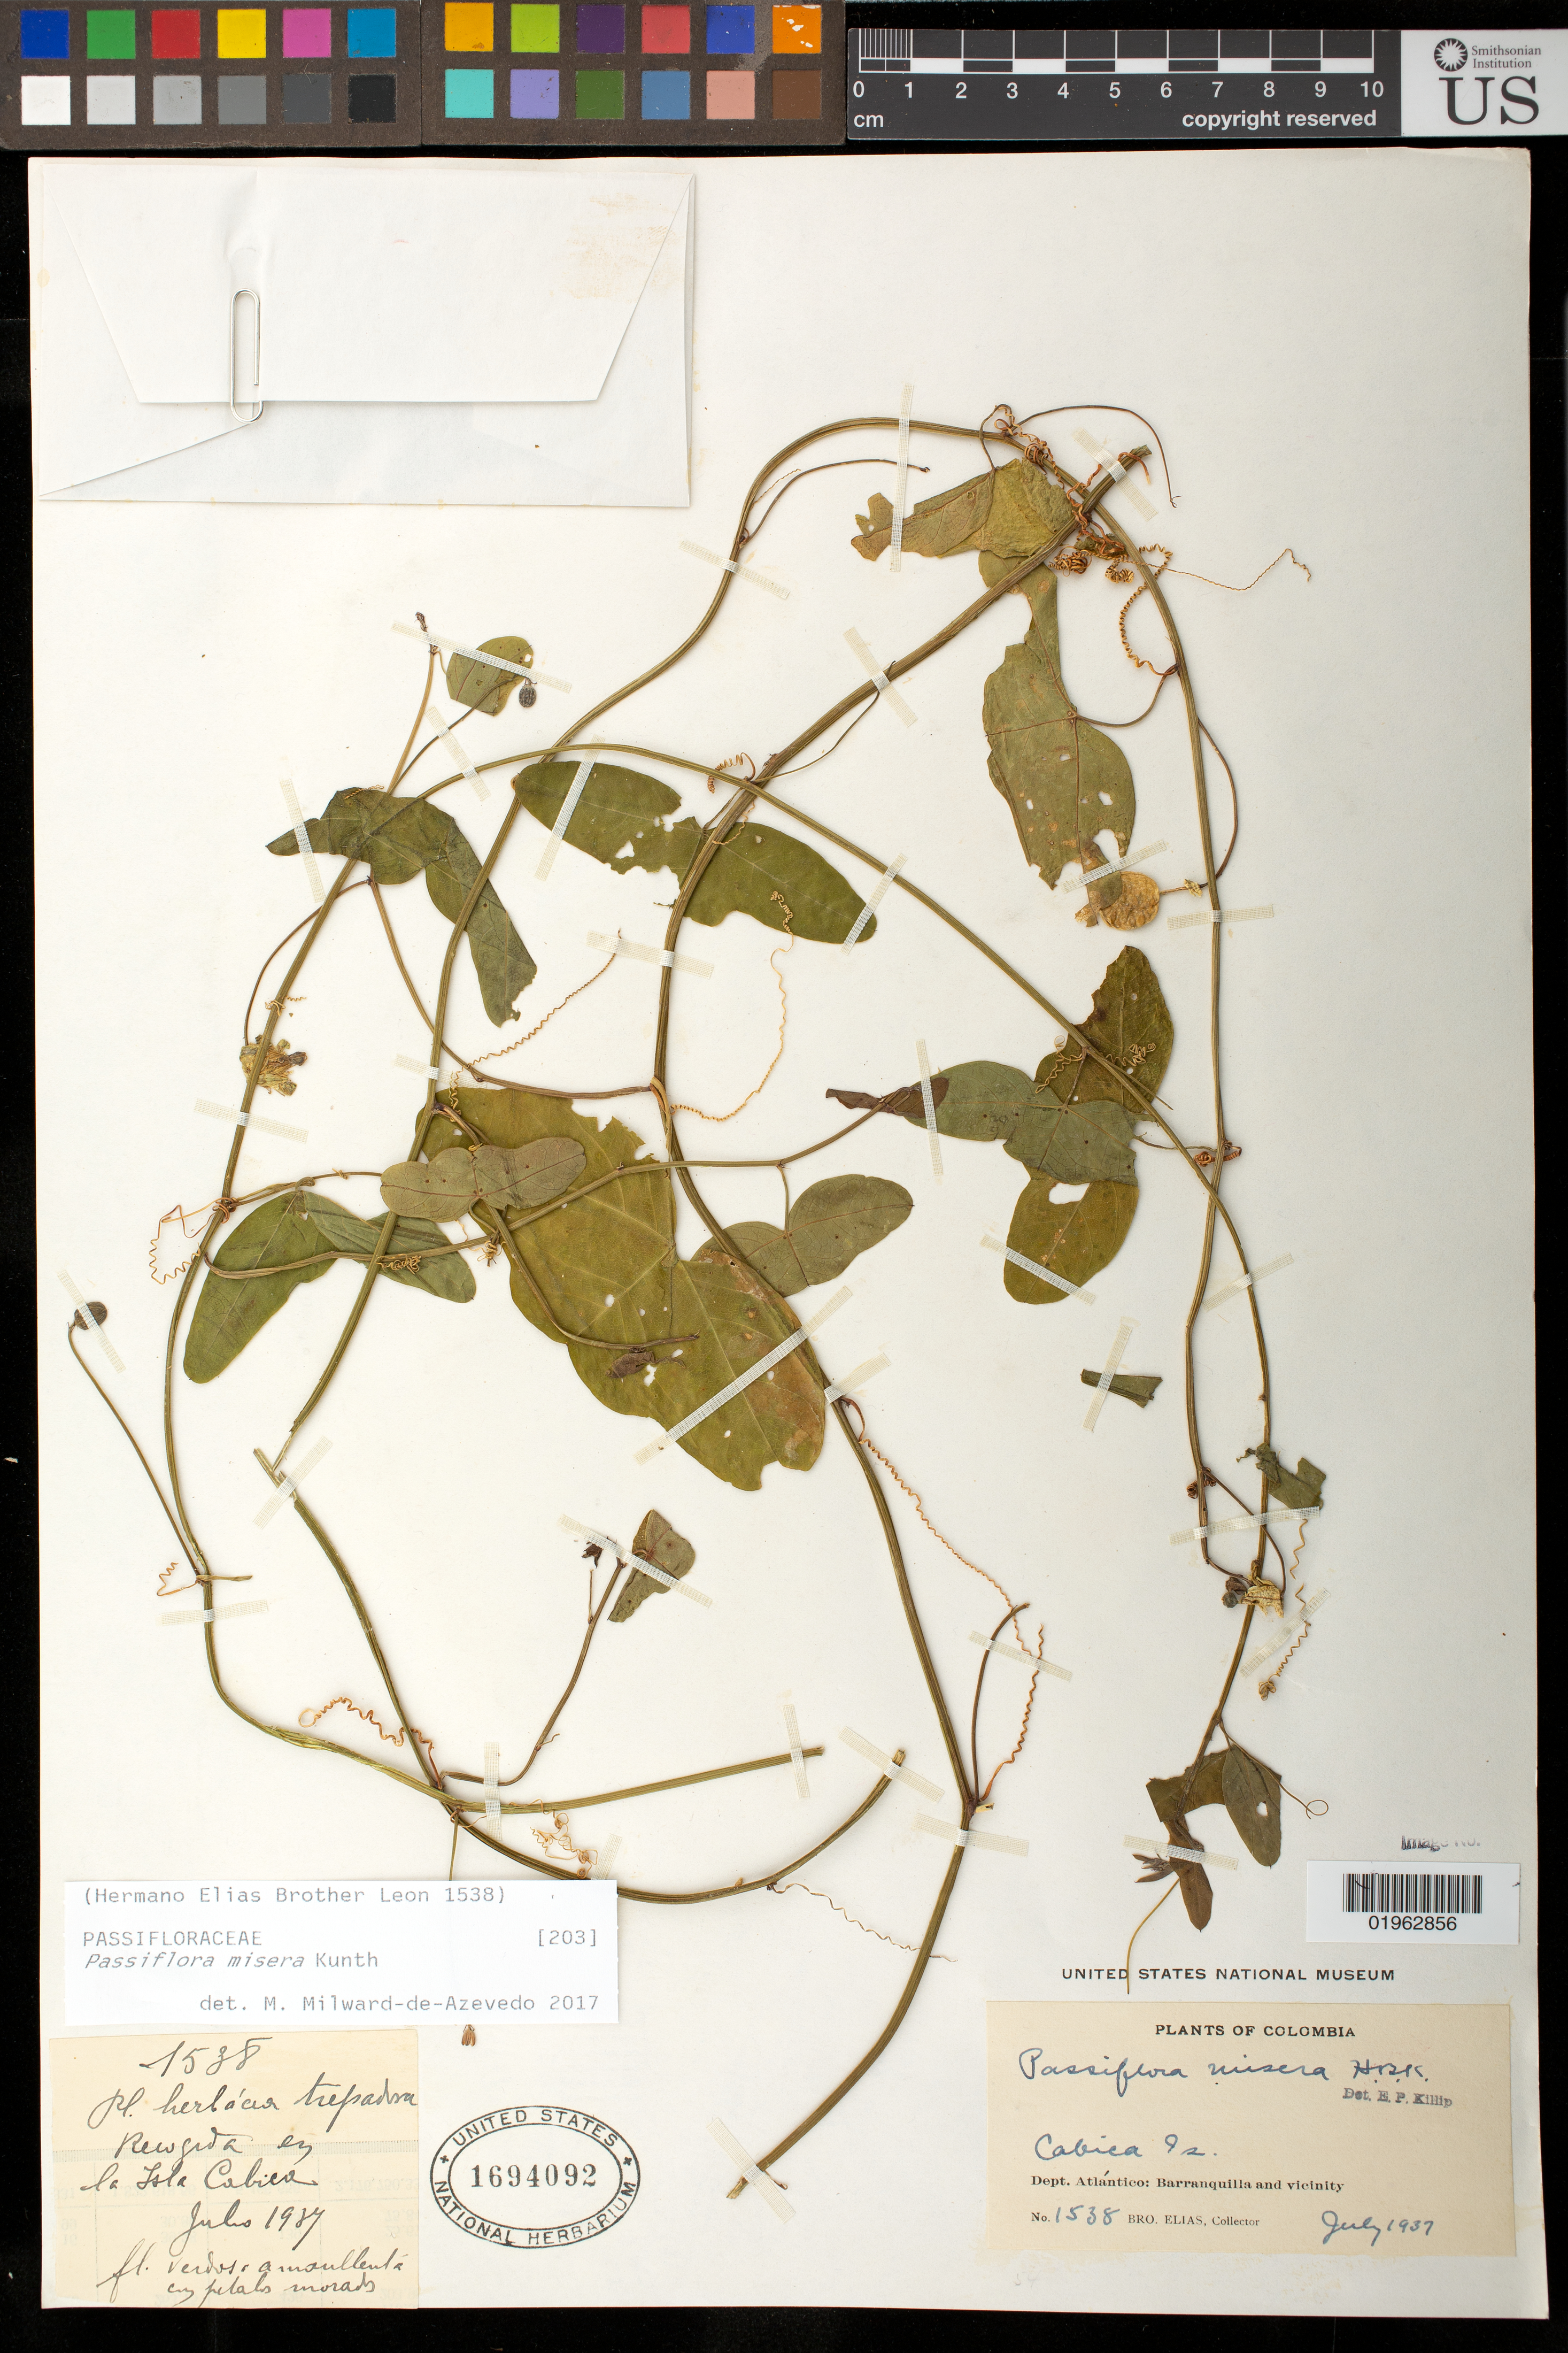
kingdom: Plantae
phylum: Tracheophyta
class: Magnoliopsida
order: Malpighiales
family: Passifloraceae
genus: Passiflora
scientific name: Passiflora misera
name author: Kunth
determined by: Azevedo, M. A. Milward de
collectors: Bro. Elias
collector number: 1538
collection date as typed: Jul 1937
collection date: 1937-07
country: Colombia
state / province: Atlántico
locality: Dept. Atlántico: Barranquilla and vicinity. Isla de Cabica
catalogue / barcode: US 1694092